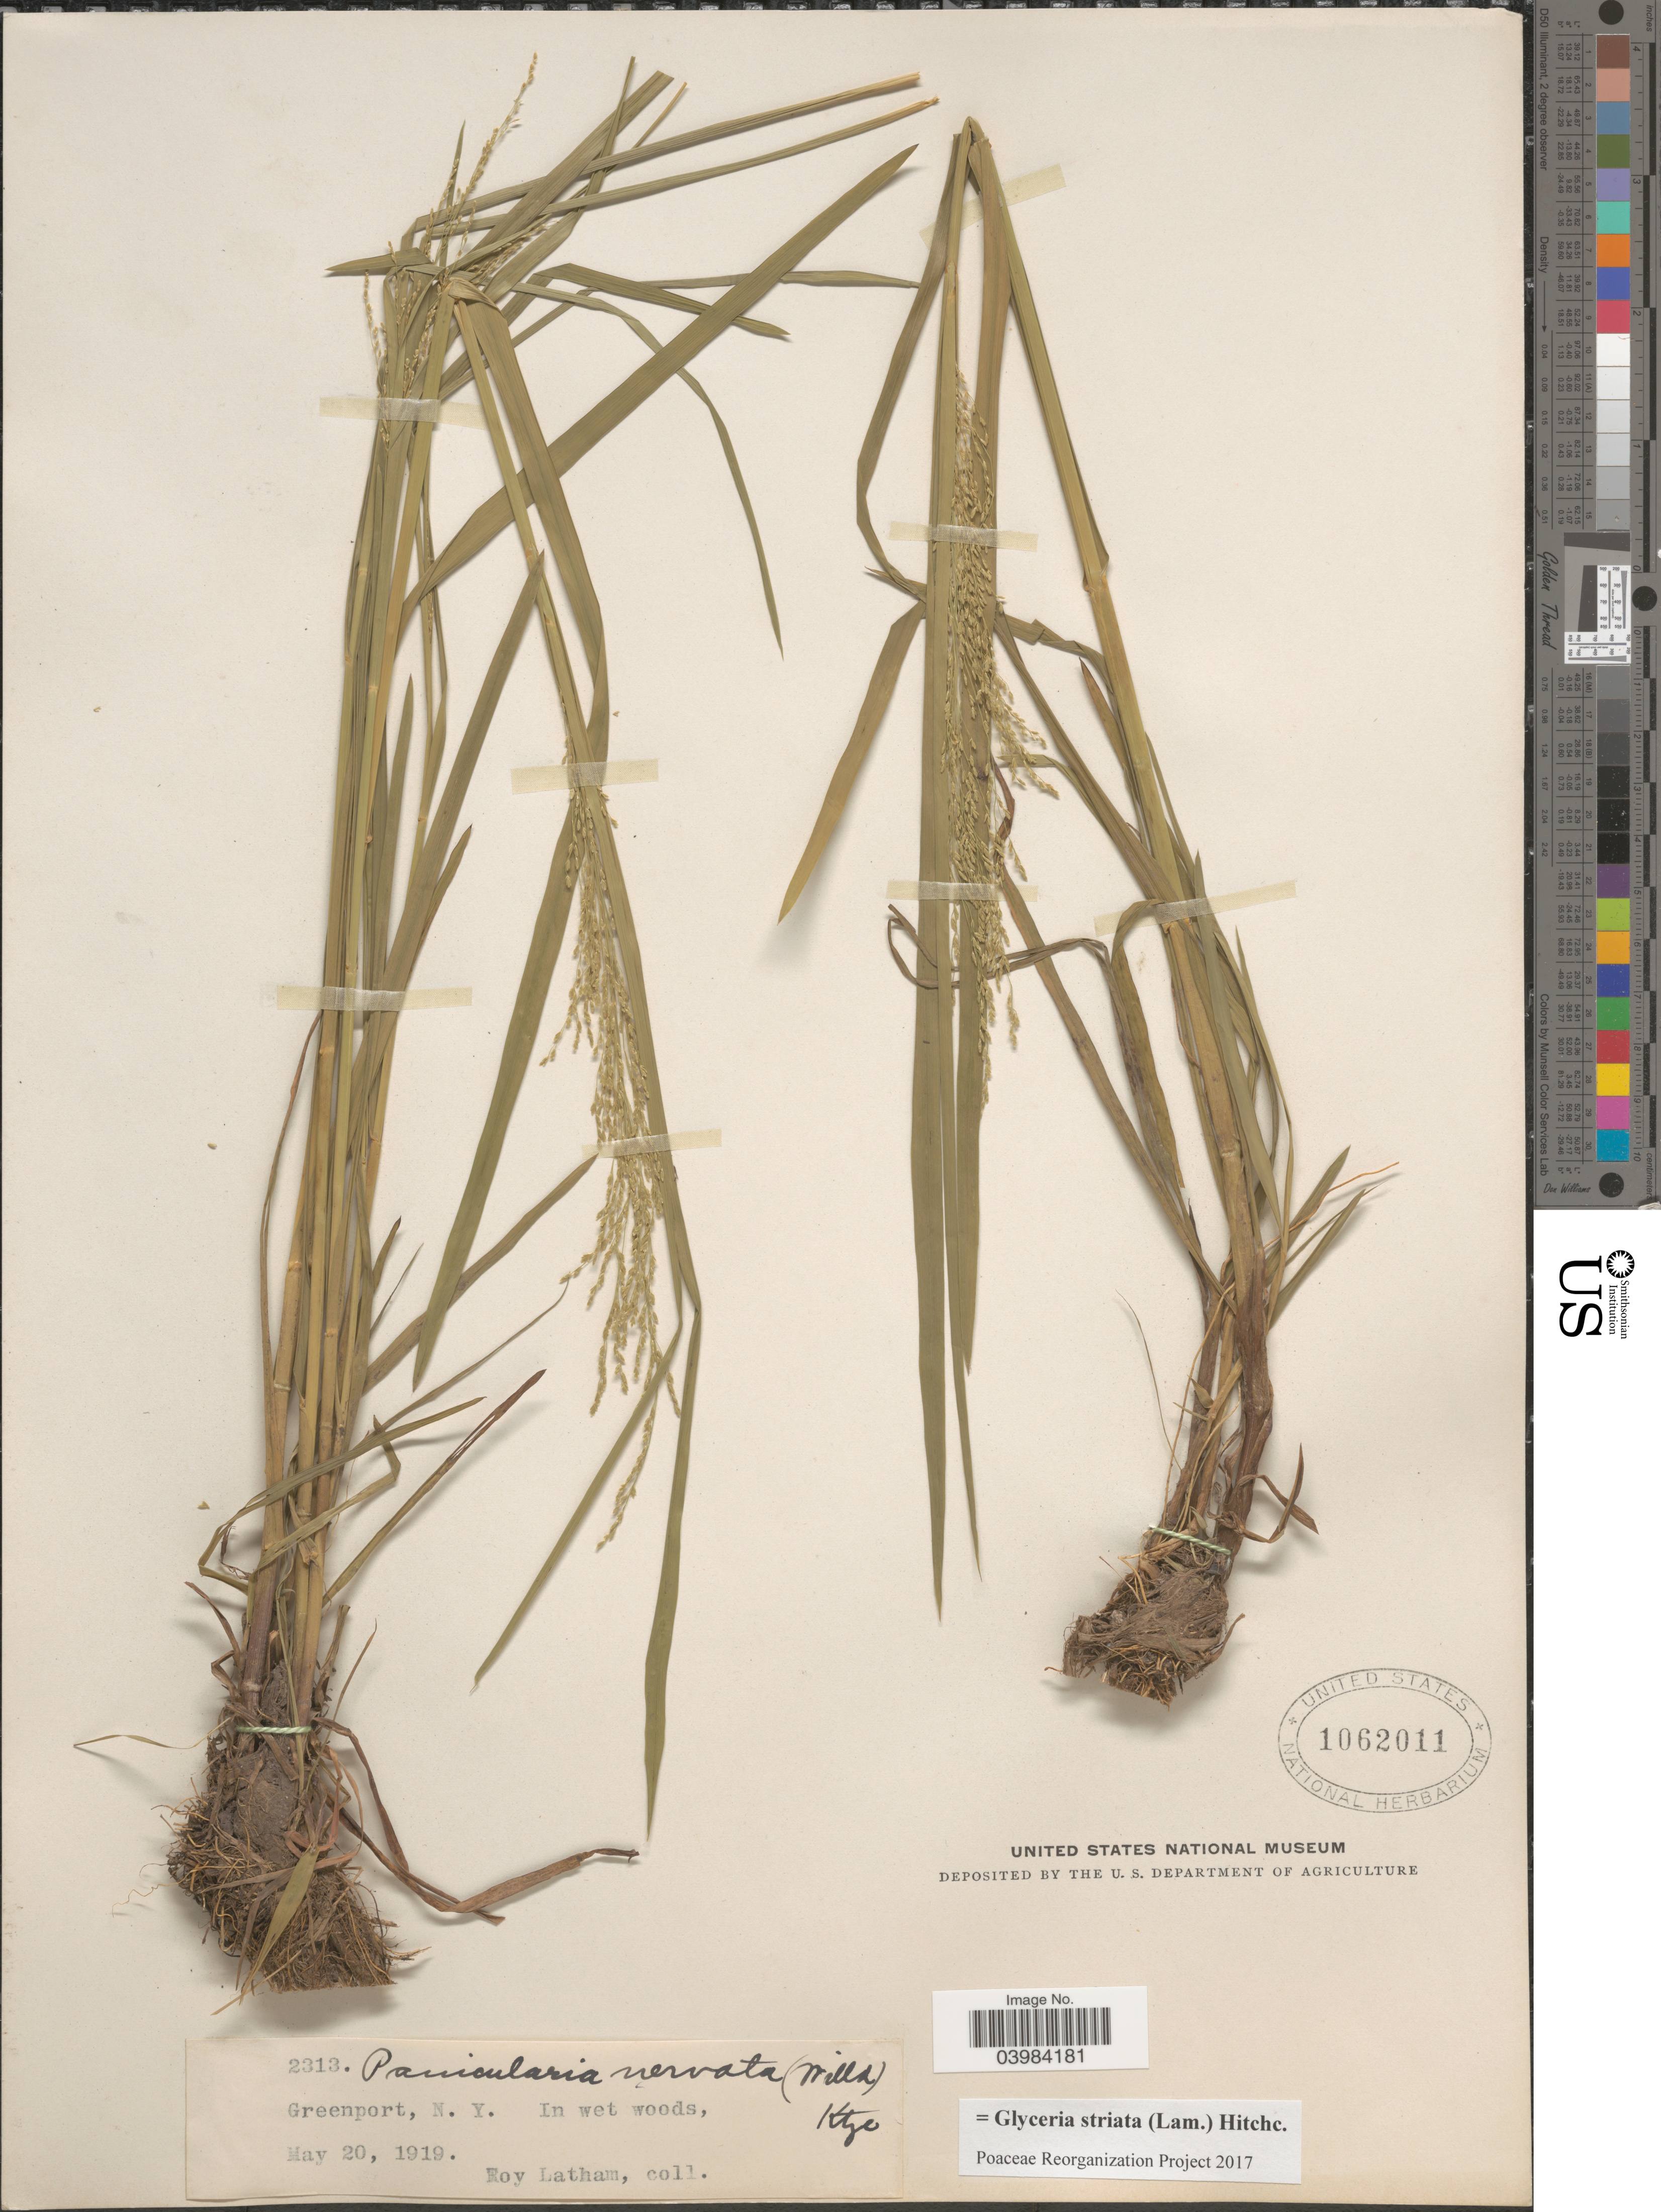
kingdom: Plantae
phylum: Tracheophyta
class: Liliopsida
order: Poales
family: Poaceae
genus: Glyceria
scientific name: Glyceria striata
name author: (Lam.) Hitchc.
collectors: R. Latham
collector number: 2313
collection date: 1919-05-20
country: United States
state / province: New York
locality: Greenport.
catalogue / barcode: US 1062011